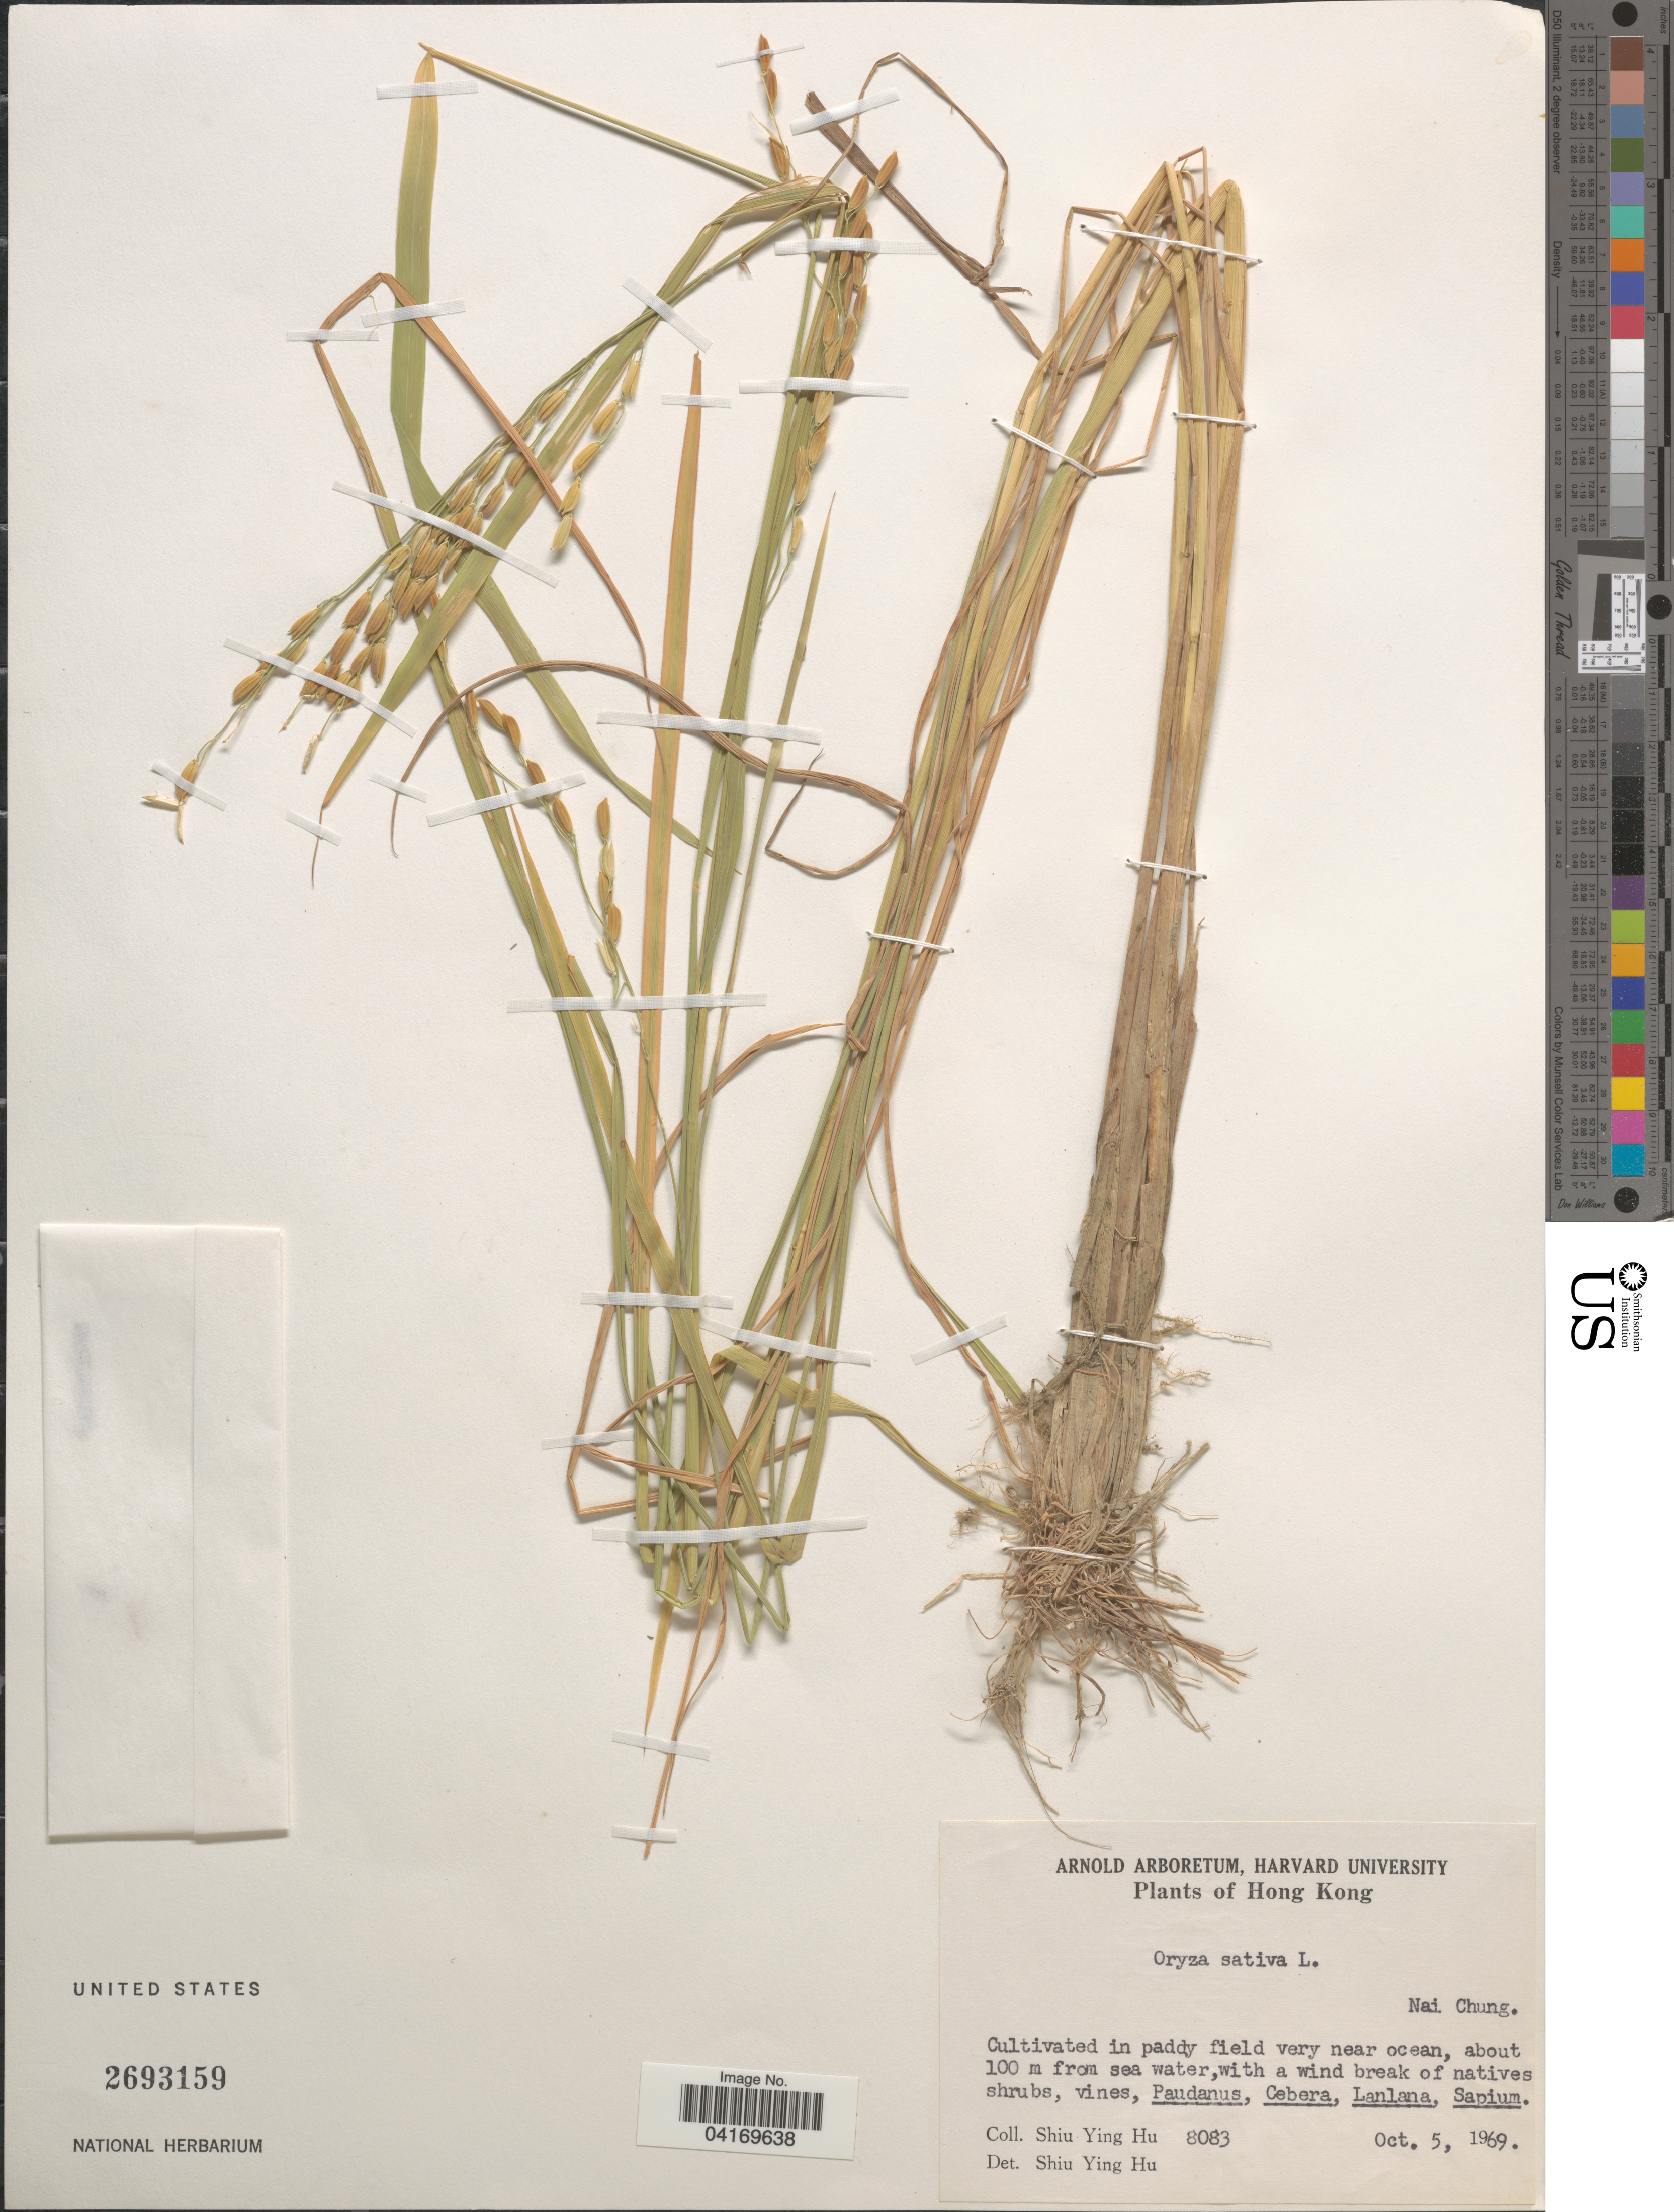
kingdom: Plantae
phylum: Tracheophyta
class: Liliopsida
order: Poales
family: Poaceae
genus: Oryza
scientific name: Oryza sativa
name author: L.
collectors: S. Y. Hu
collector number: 8083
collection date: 1969-10-05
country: China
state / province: Hong Kong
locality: Nai Chung. About 100 m from sea water.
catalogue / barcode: US 2693159